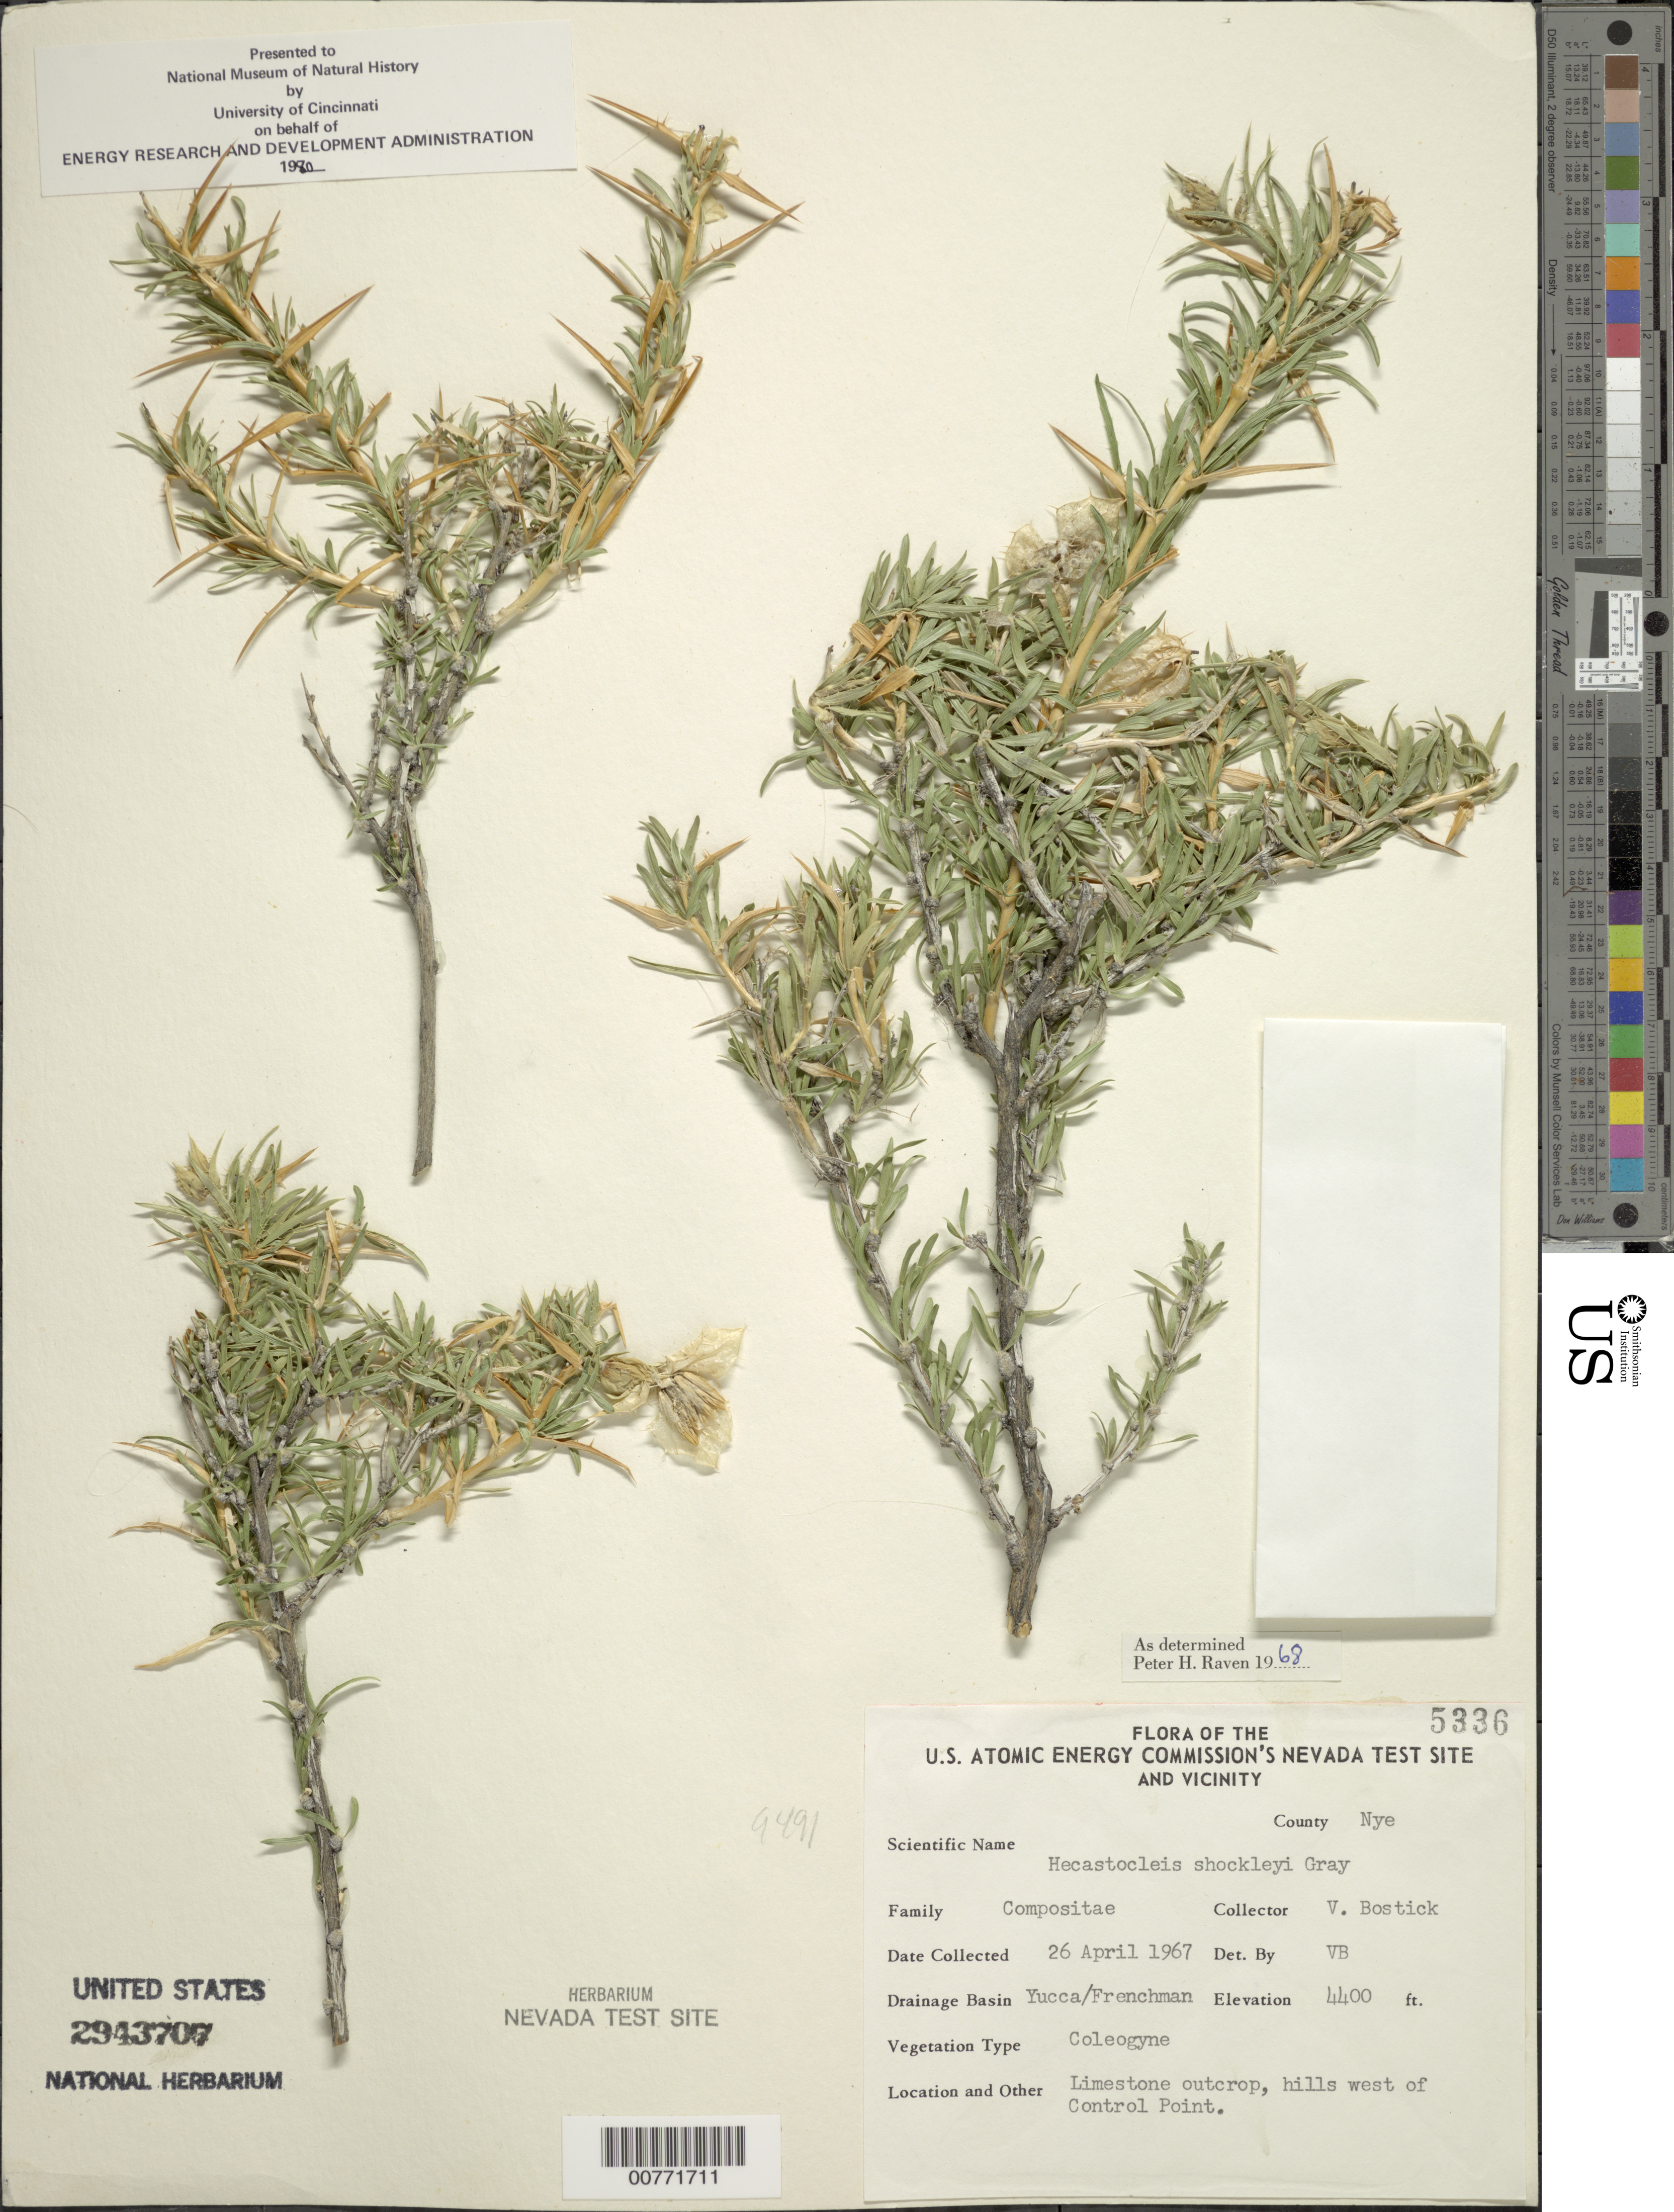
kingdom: Plantae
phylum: Tracheophyta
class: Magnoliopsida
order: Asterales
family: Asteraceae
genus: Hecastocleis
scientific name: Hecastocleis shockleyi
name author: A. Gray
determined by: Raven, P. H.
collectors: V. Bostick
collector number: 5336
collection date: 1967-04-26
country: United States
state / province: Nevada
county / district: Nye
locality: Nevada Test Site, Control Point, W of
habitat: Limestone outcrop, hills; Coleogyne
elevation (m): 1341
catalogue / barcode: US 2943707